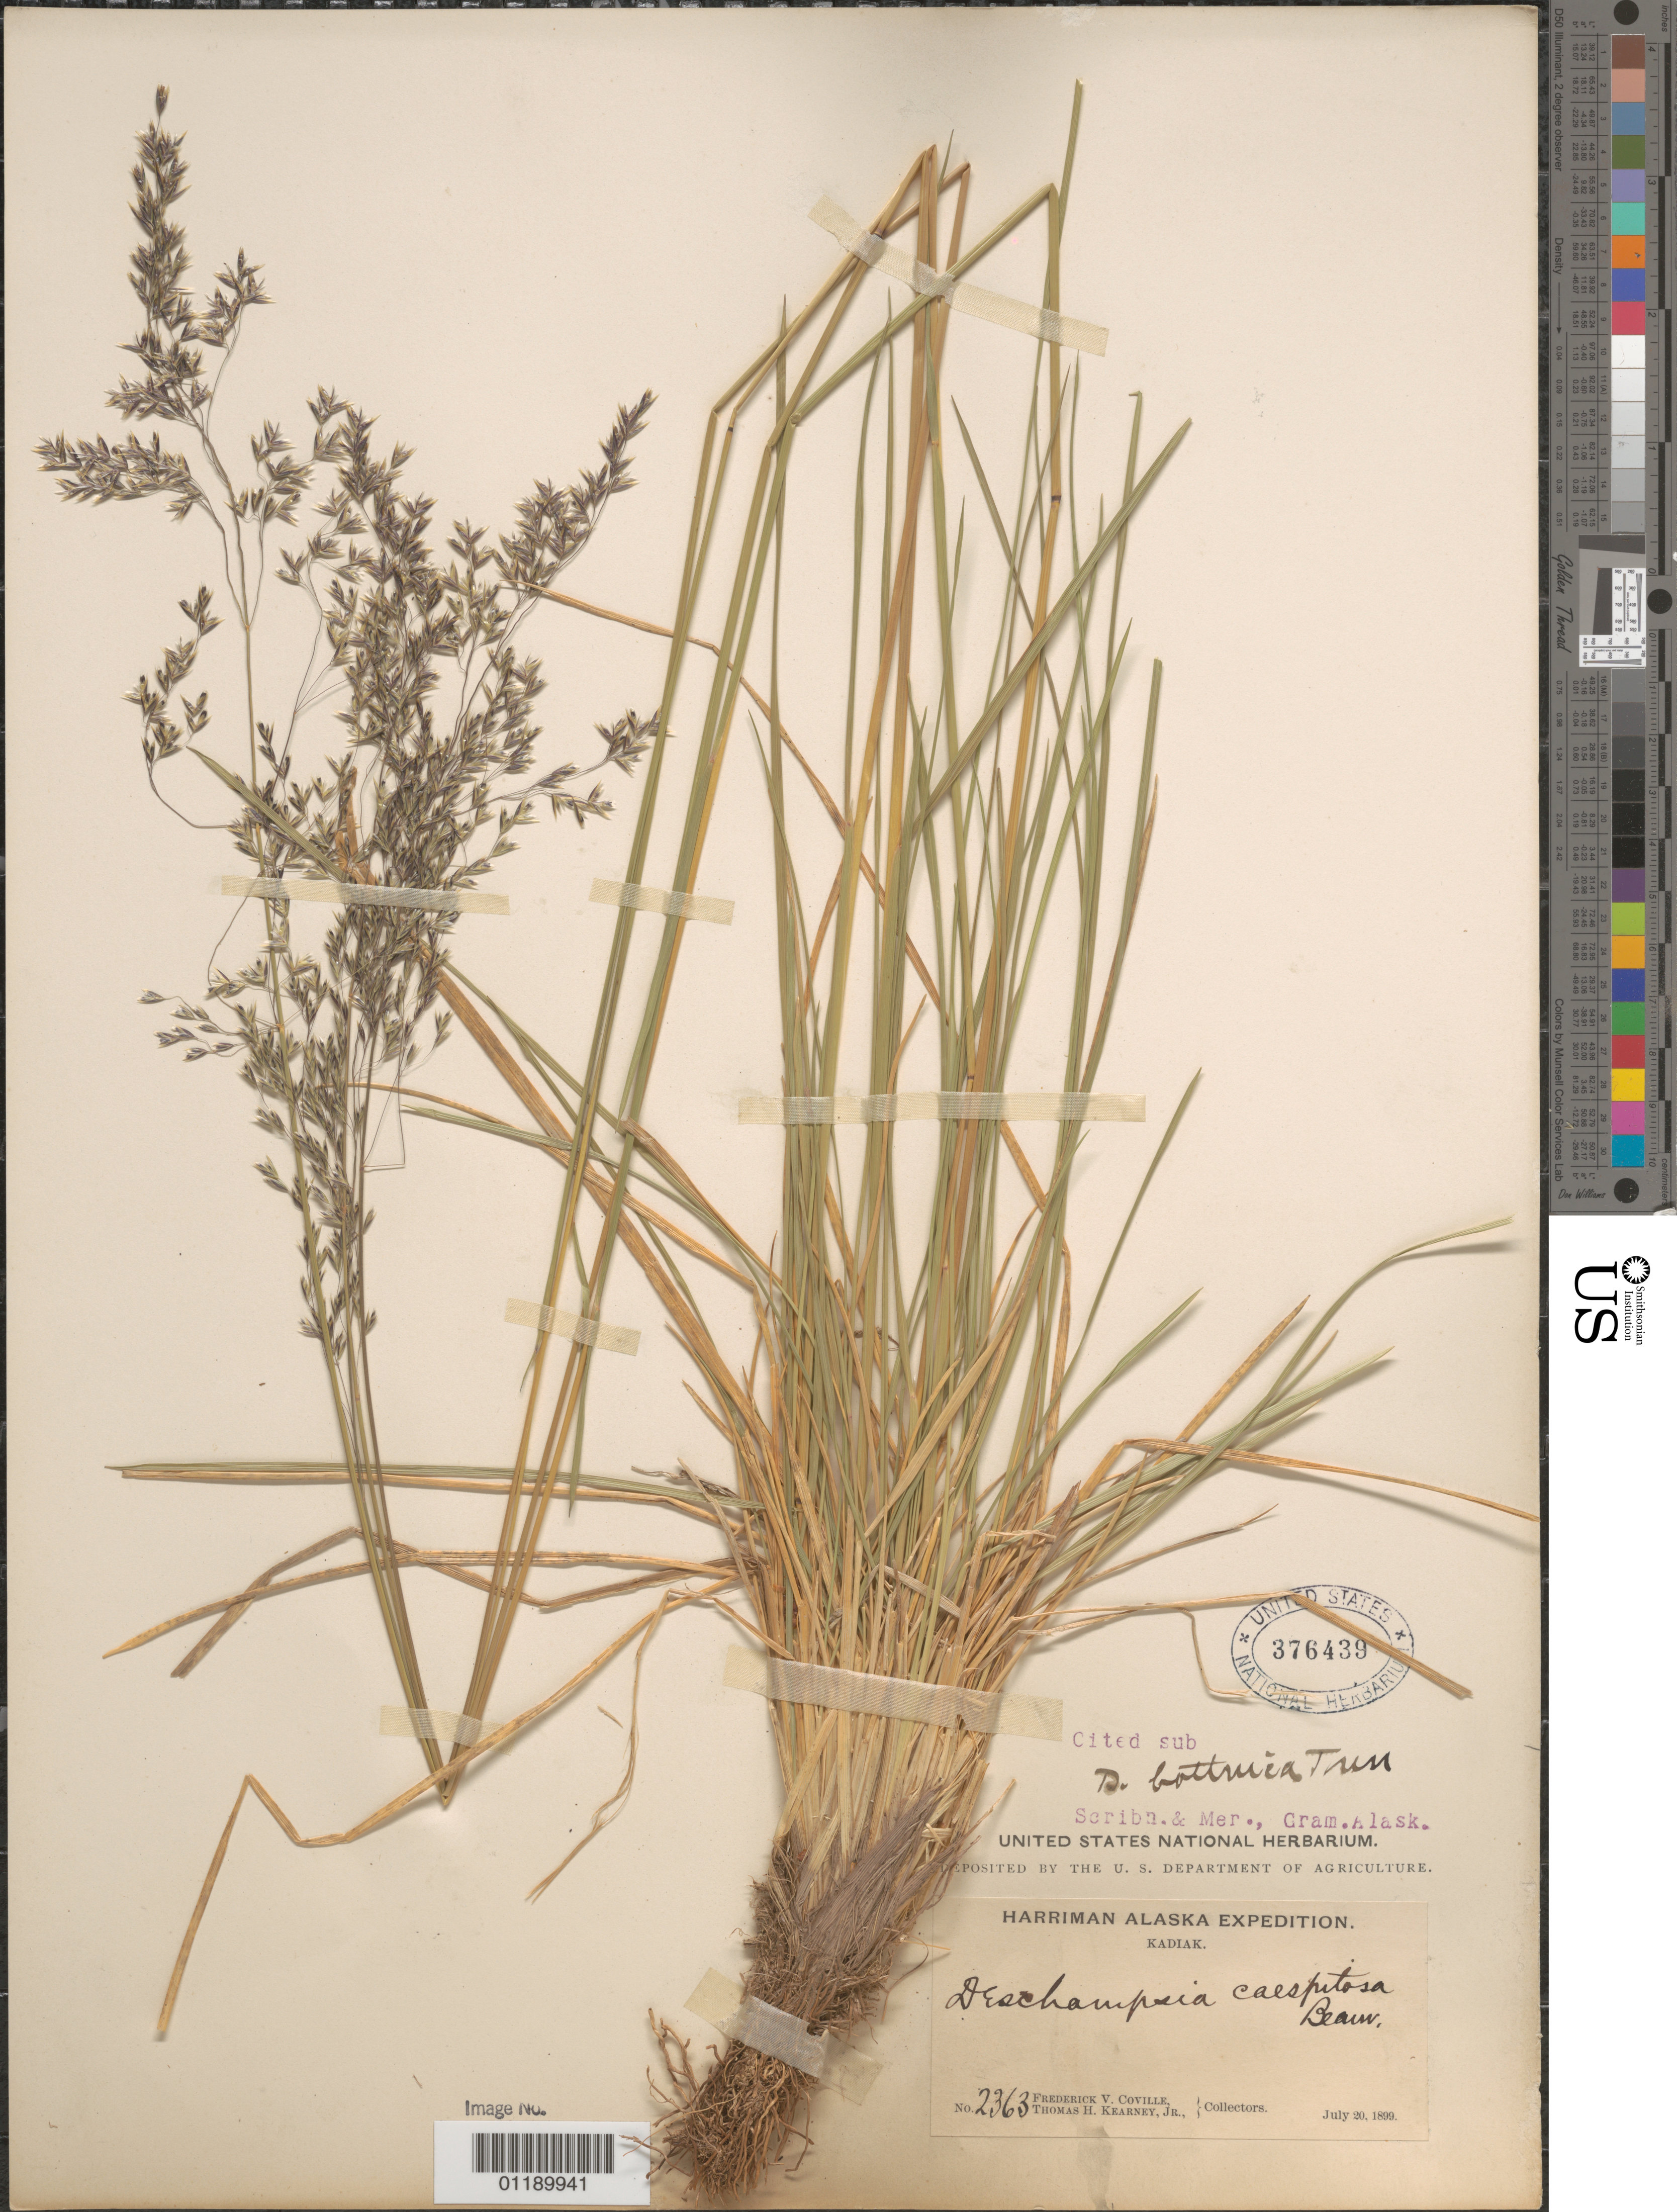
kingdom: Plantae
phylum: Tracheophyta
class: Liliopsida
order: Poales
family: Poaceae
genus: Deschampsia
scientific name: Deschampsia bottnica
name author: (Wahlenb.) Trin.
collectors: F. V. Coville & T. H. Kearney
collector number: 2363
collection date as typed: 20 Jul 1899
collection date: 1899-07-20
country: United States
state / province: Alaska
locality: Kadiak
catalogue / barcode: US 376439